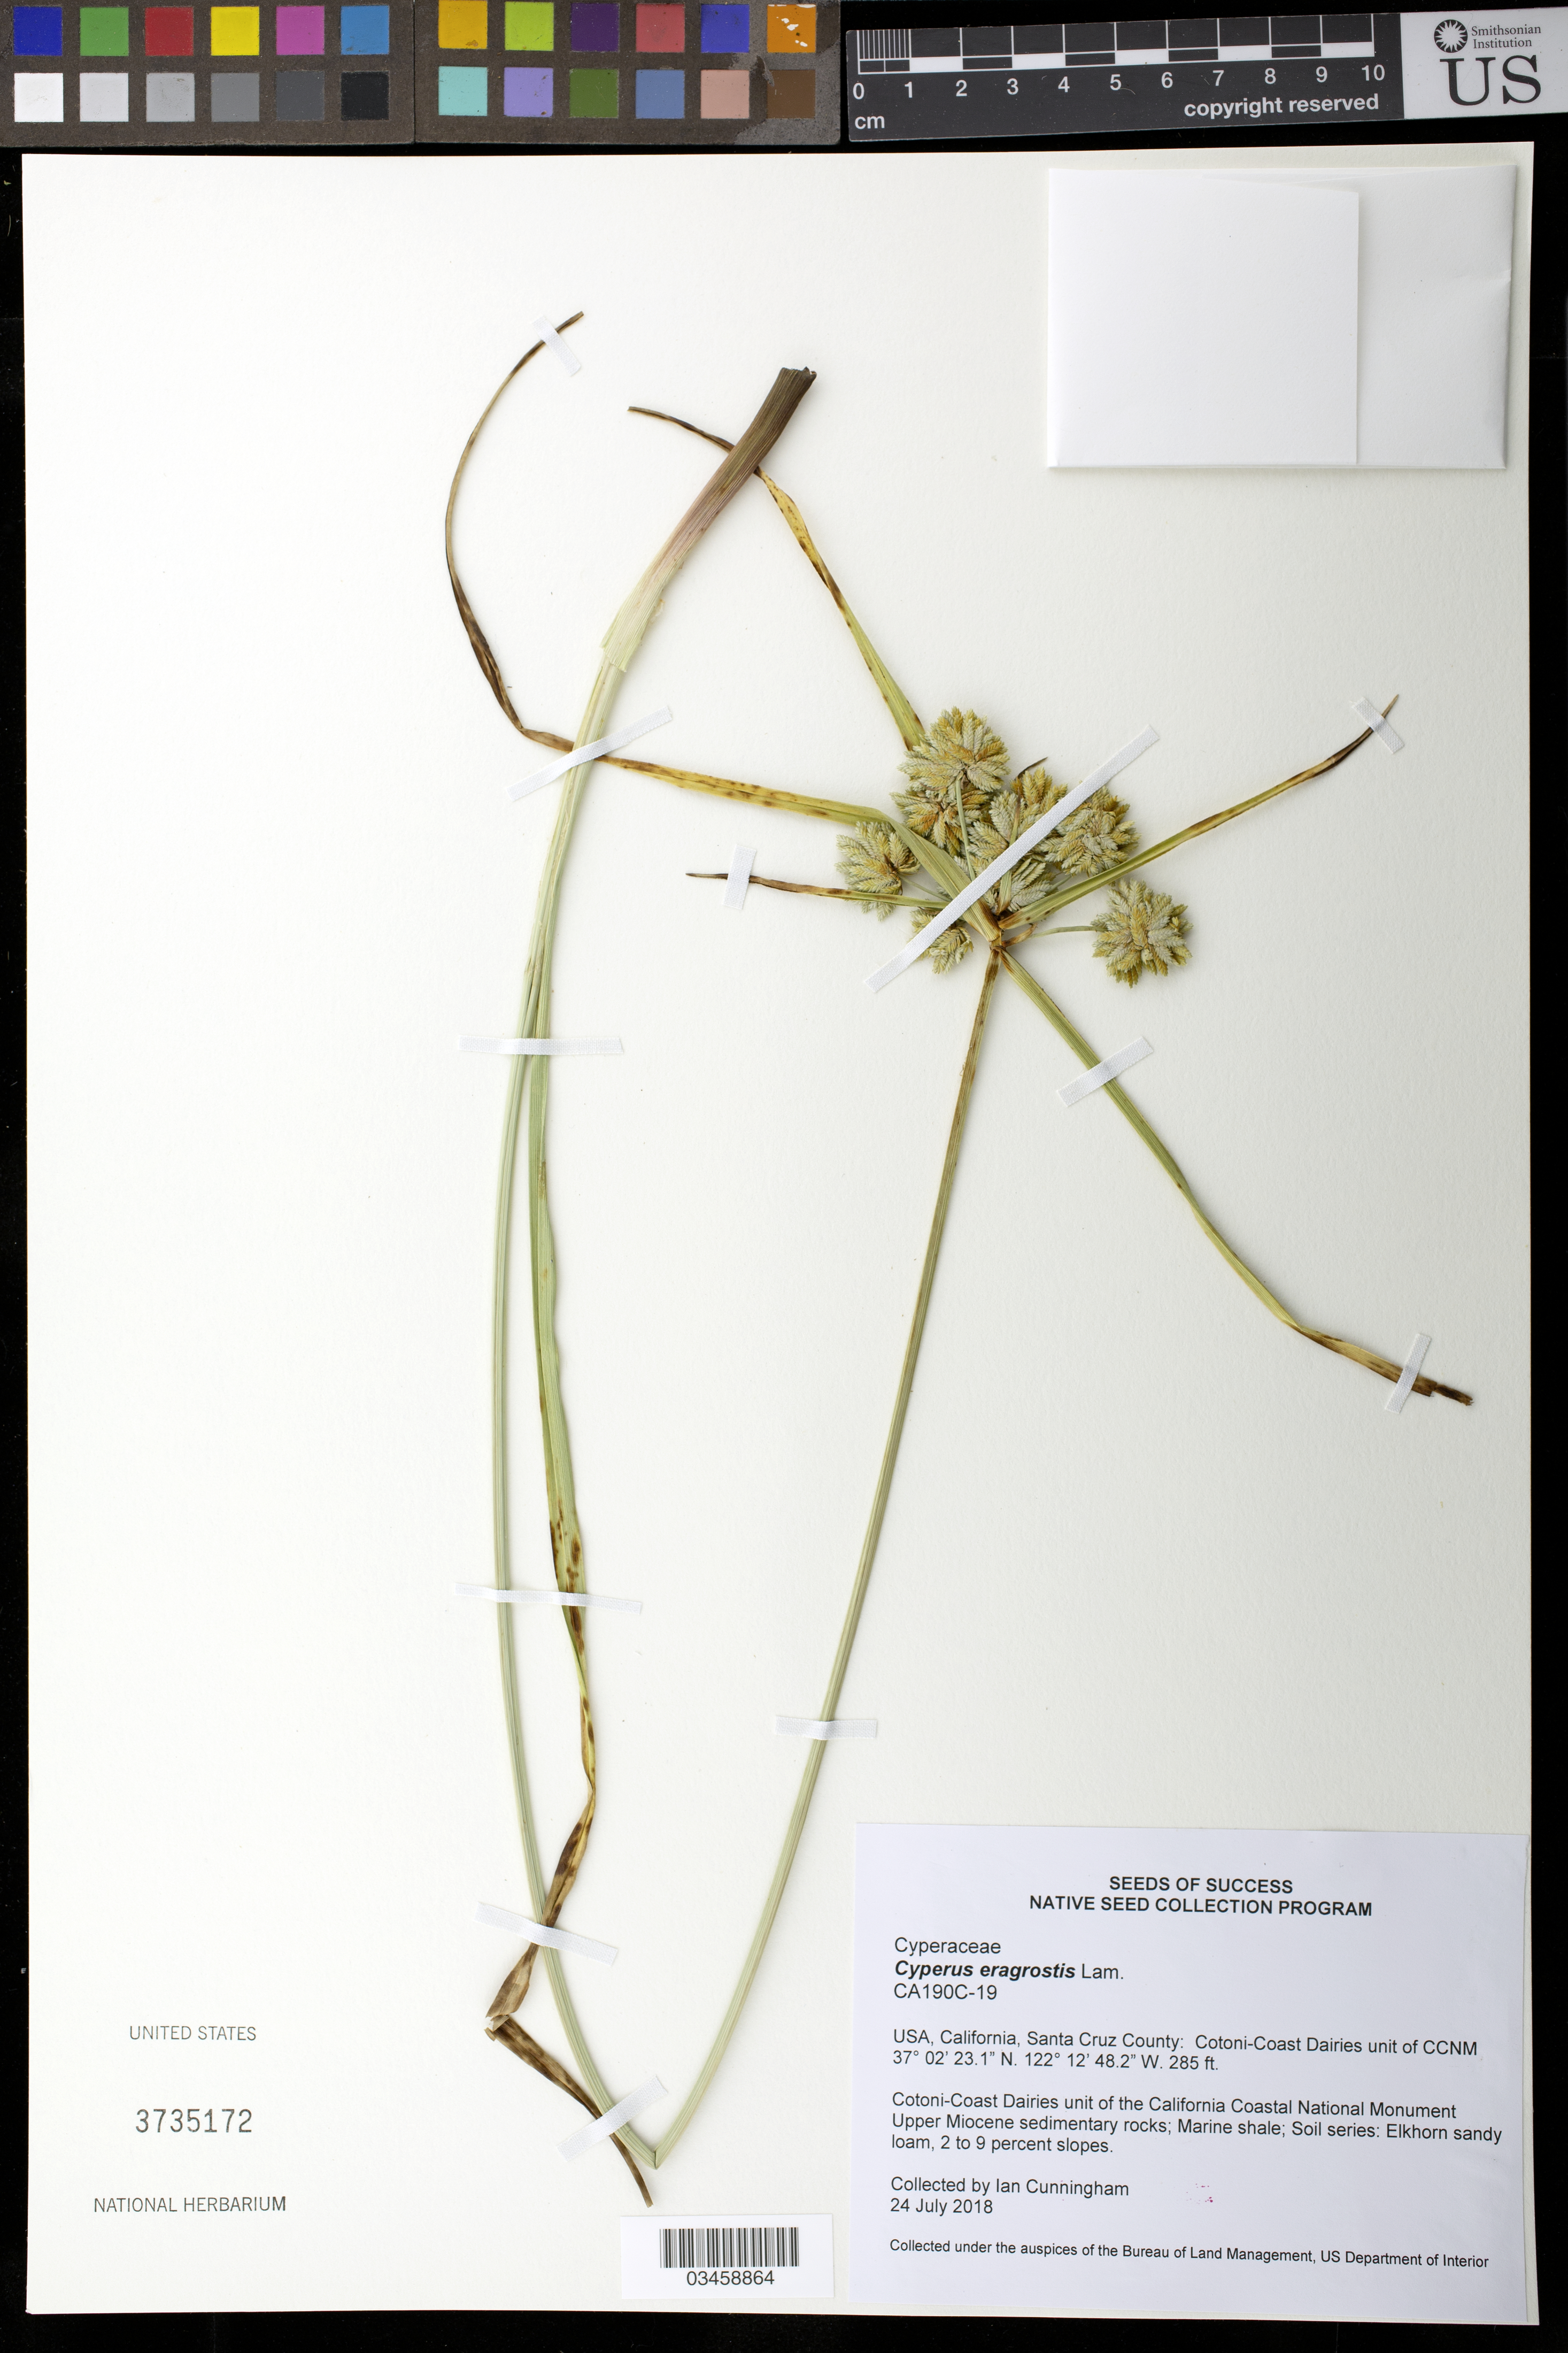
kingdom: Plantae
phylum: Tracheophyta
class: Liliopsida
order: Poales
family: Cyperaceae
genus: Cyperus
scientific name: Cyperus eragrostis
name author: Lam.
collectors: I. Cunningham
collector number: CA190C-19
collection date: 2018-07-24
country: United States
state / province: California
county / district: Santa Cruz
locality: Cotoni-Coast Dairies unit of the California Coastal National Monument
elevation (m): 87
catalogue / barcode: US 3735172